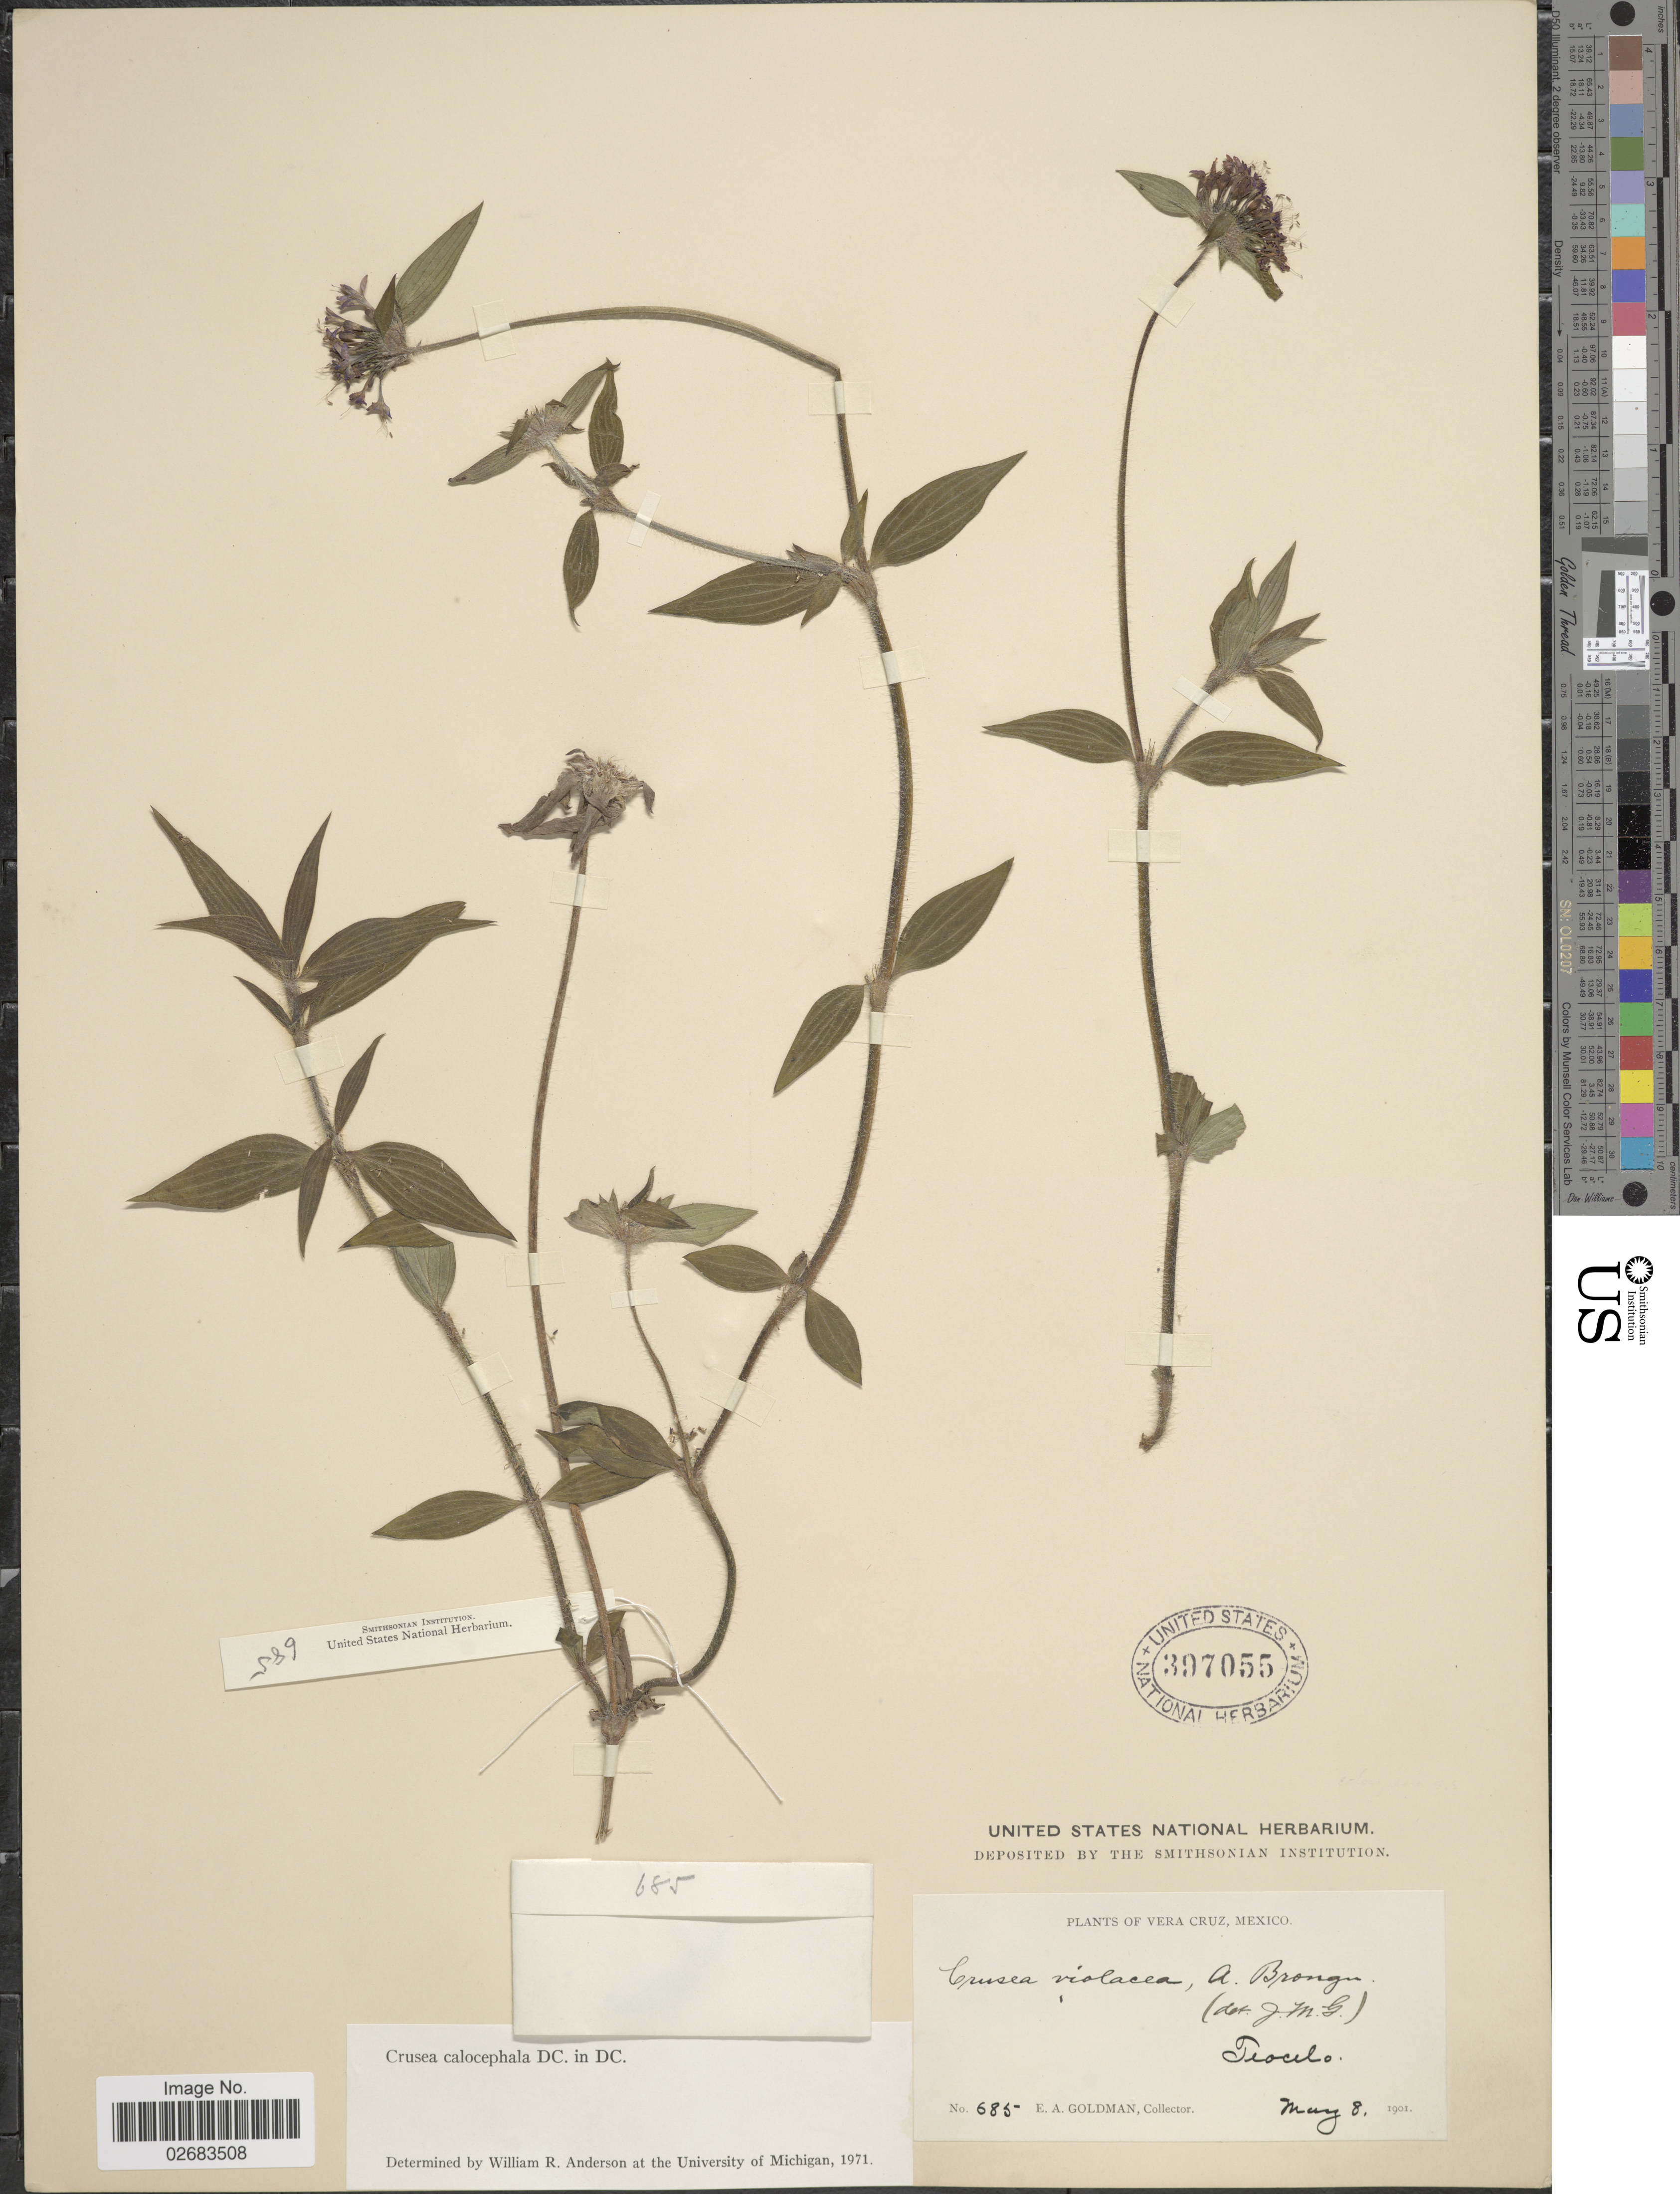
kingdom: Plantae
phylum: Tracheophyta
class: Magnoliopsida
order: Gentianales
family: Rubiaceae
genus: Crusea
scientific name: Crusea calocephala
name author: DC.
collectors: E. A. Goldman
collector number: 685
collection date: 1901-05-08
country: Mexico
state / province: Veracruz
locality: Teocelo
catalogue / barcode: US 397055